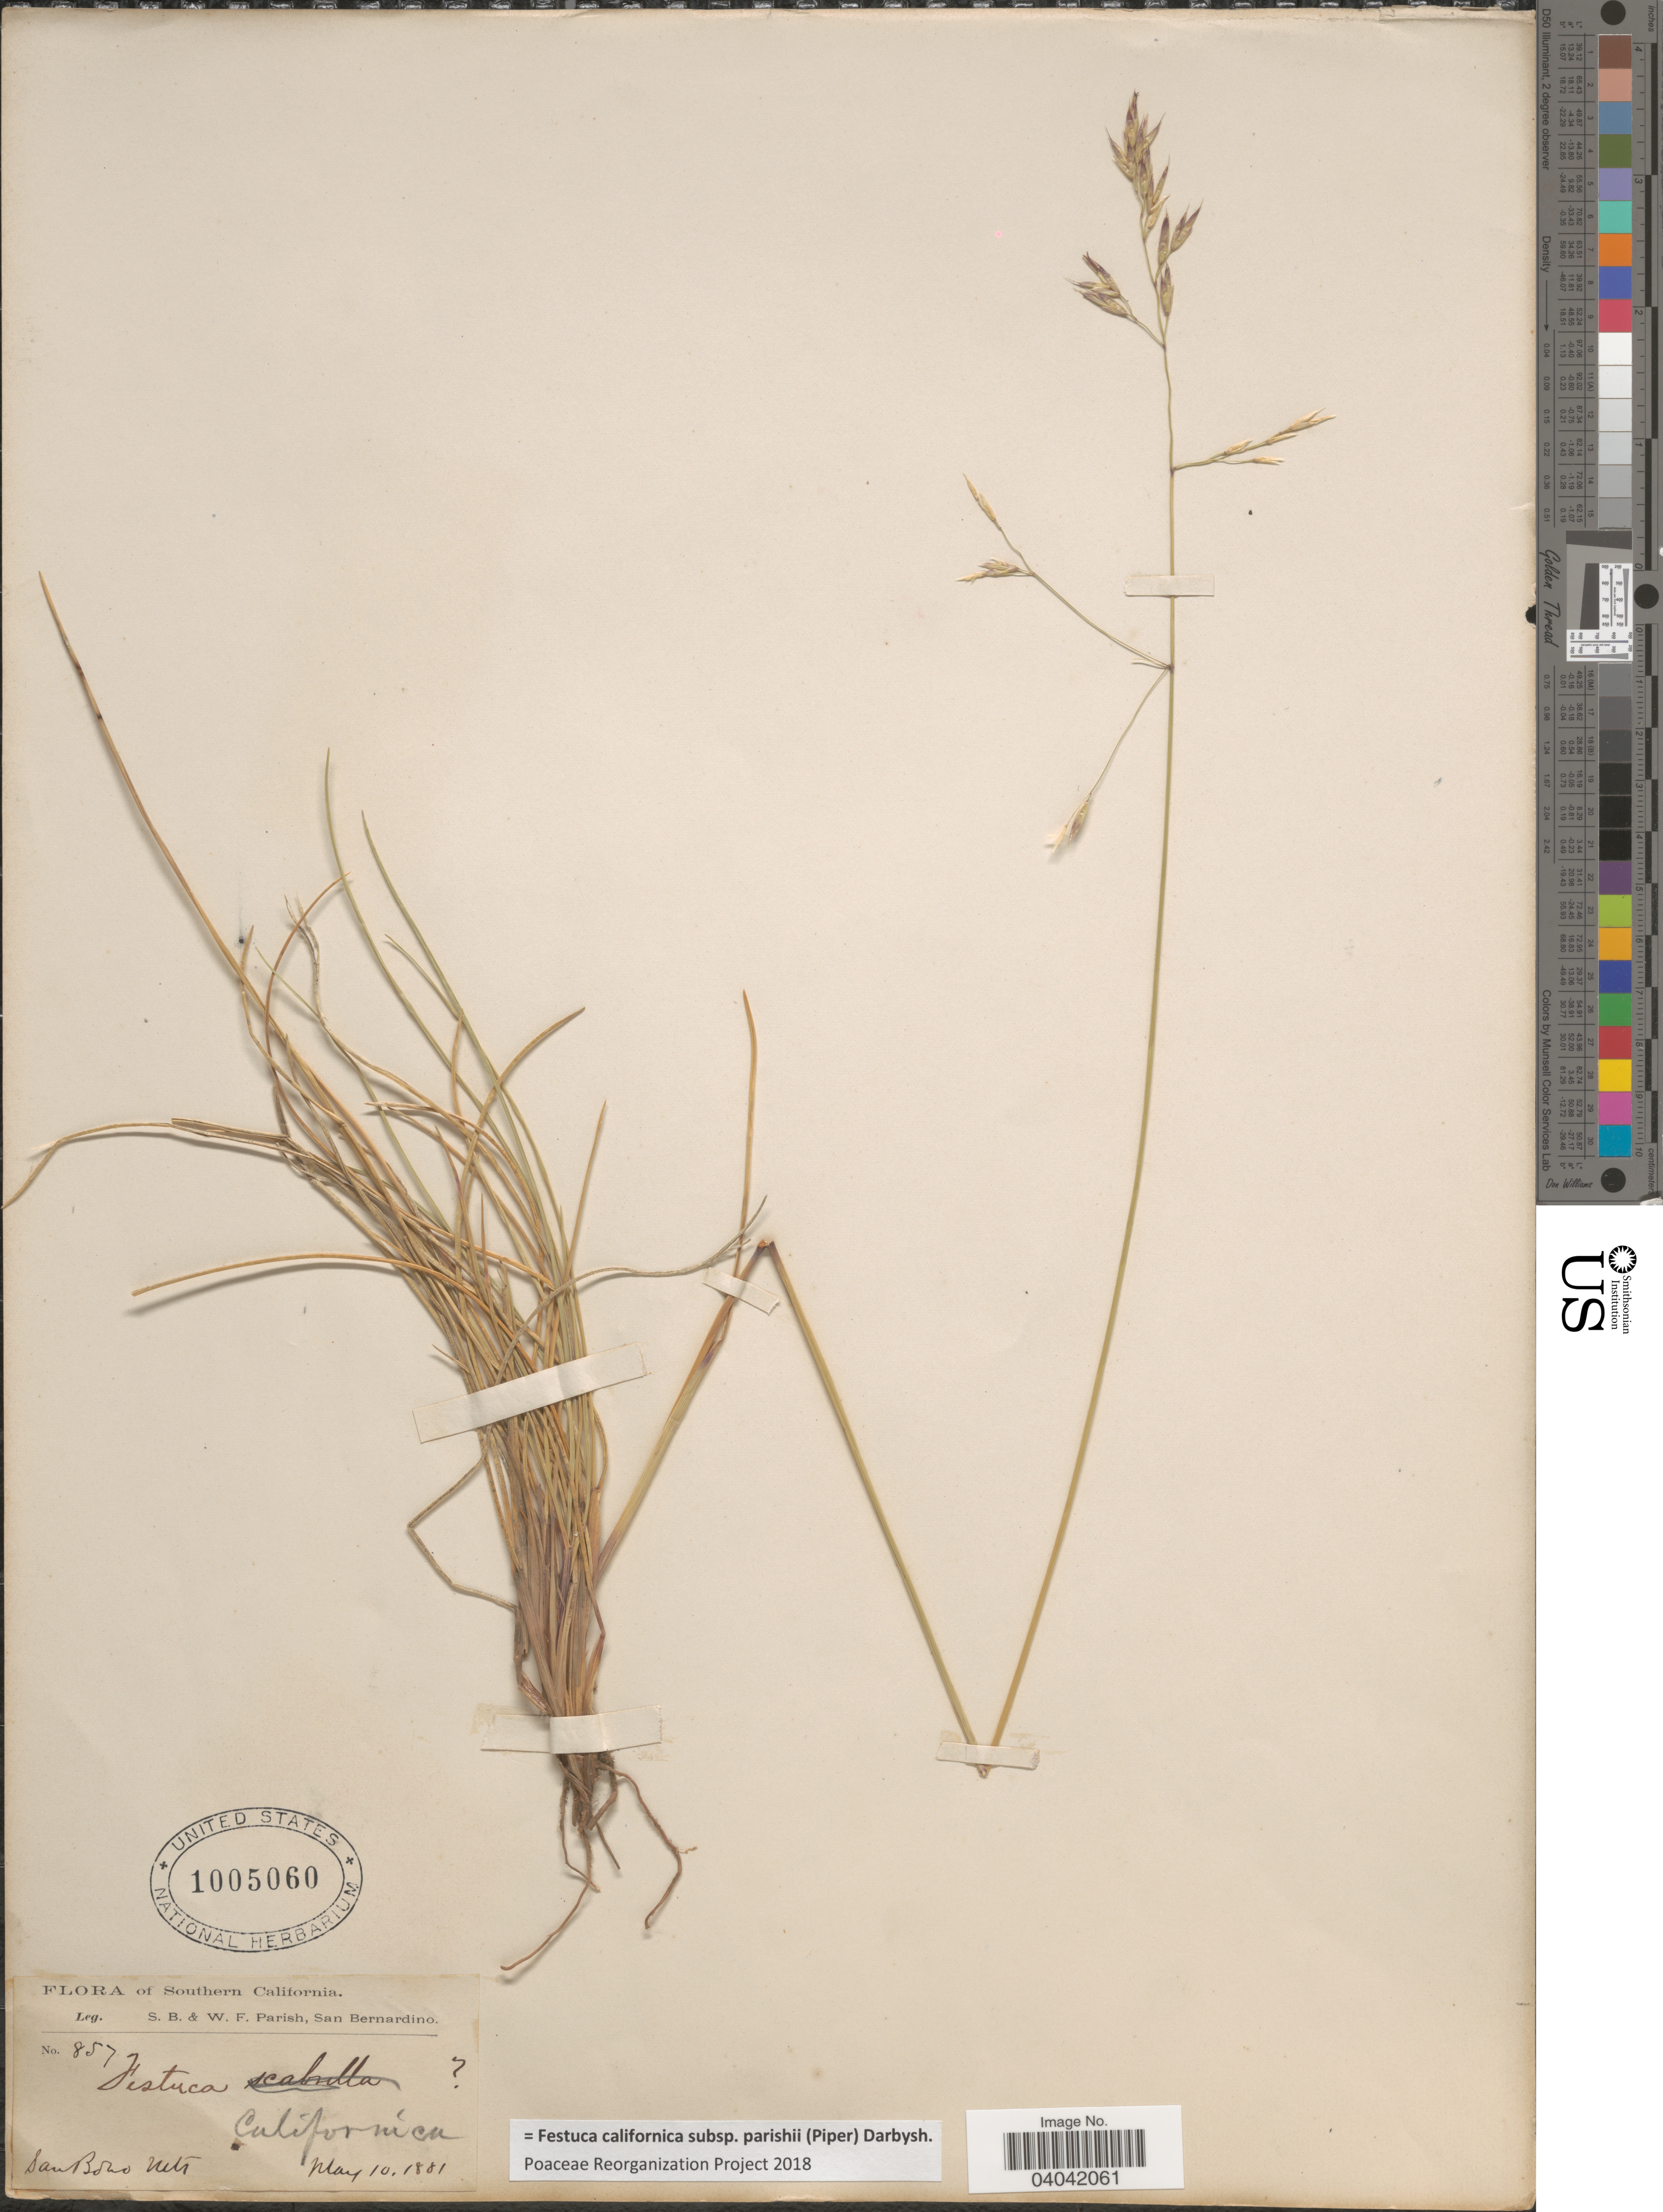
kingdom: Plantae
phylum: Tracheophyta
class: Liliopsida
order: Poales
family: Poaceae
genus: Festuca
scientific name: Festuca californica var. parishii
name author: (Piper) Hitchc.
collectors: S. B. Parish & W. F. Parish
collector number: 857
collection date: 1881-05-10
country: United States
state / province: California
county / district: San Bernardino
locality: Southern California. San Bernardino Mts.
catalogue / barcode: US 1005060